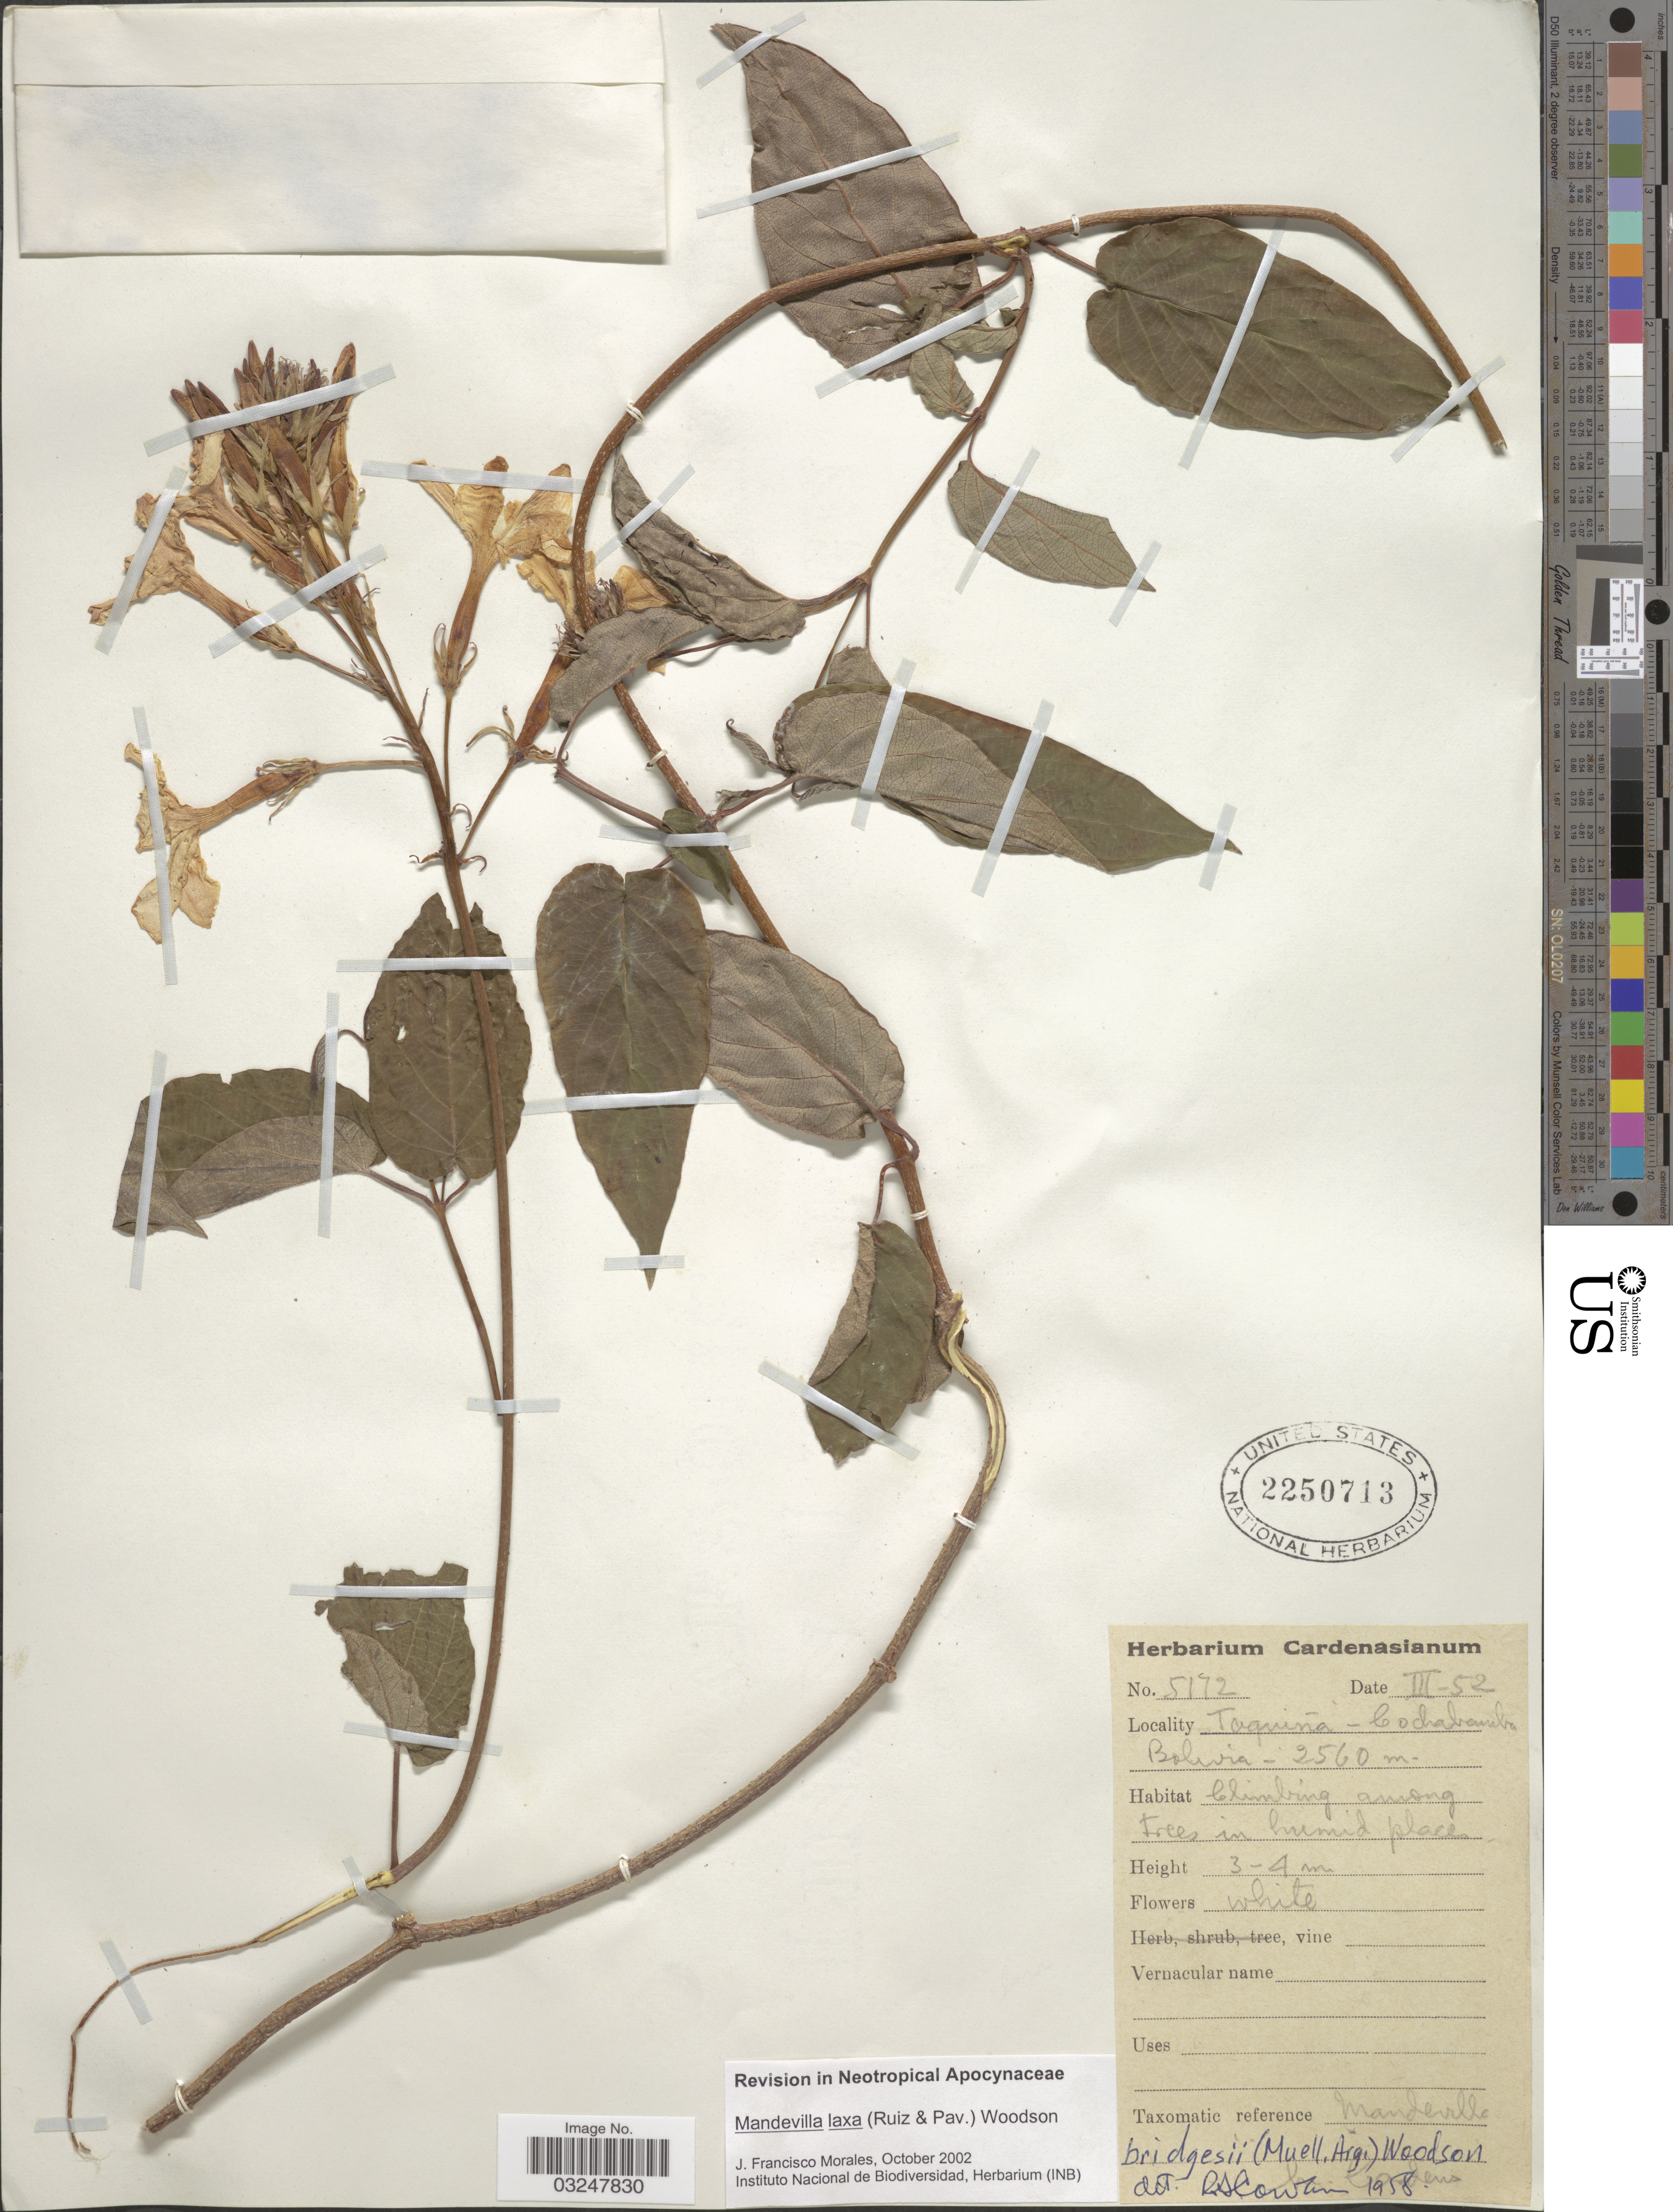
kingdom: Plantae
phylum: Tracheophyta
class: Magnoliopsida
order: Gentianales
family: Apocynaceae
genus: Mandevilla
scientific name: Mandevilla laxa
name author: (Ruiz & Pav.) J. Woodson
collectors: M. Cárdenas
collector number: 5172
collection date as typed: Transcribed d/m/y: /3/52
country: Bolivia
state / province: Cochabamba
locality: Taquiña, Cochabamba.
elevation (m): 2560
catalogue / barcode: US 2250713